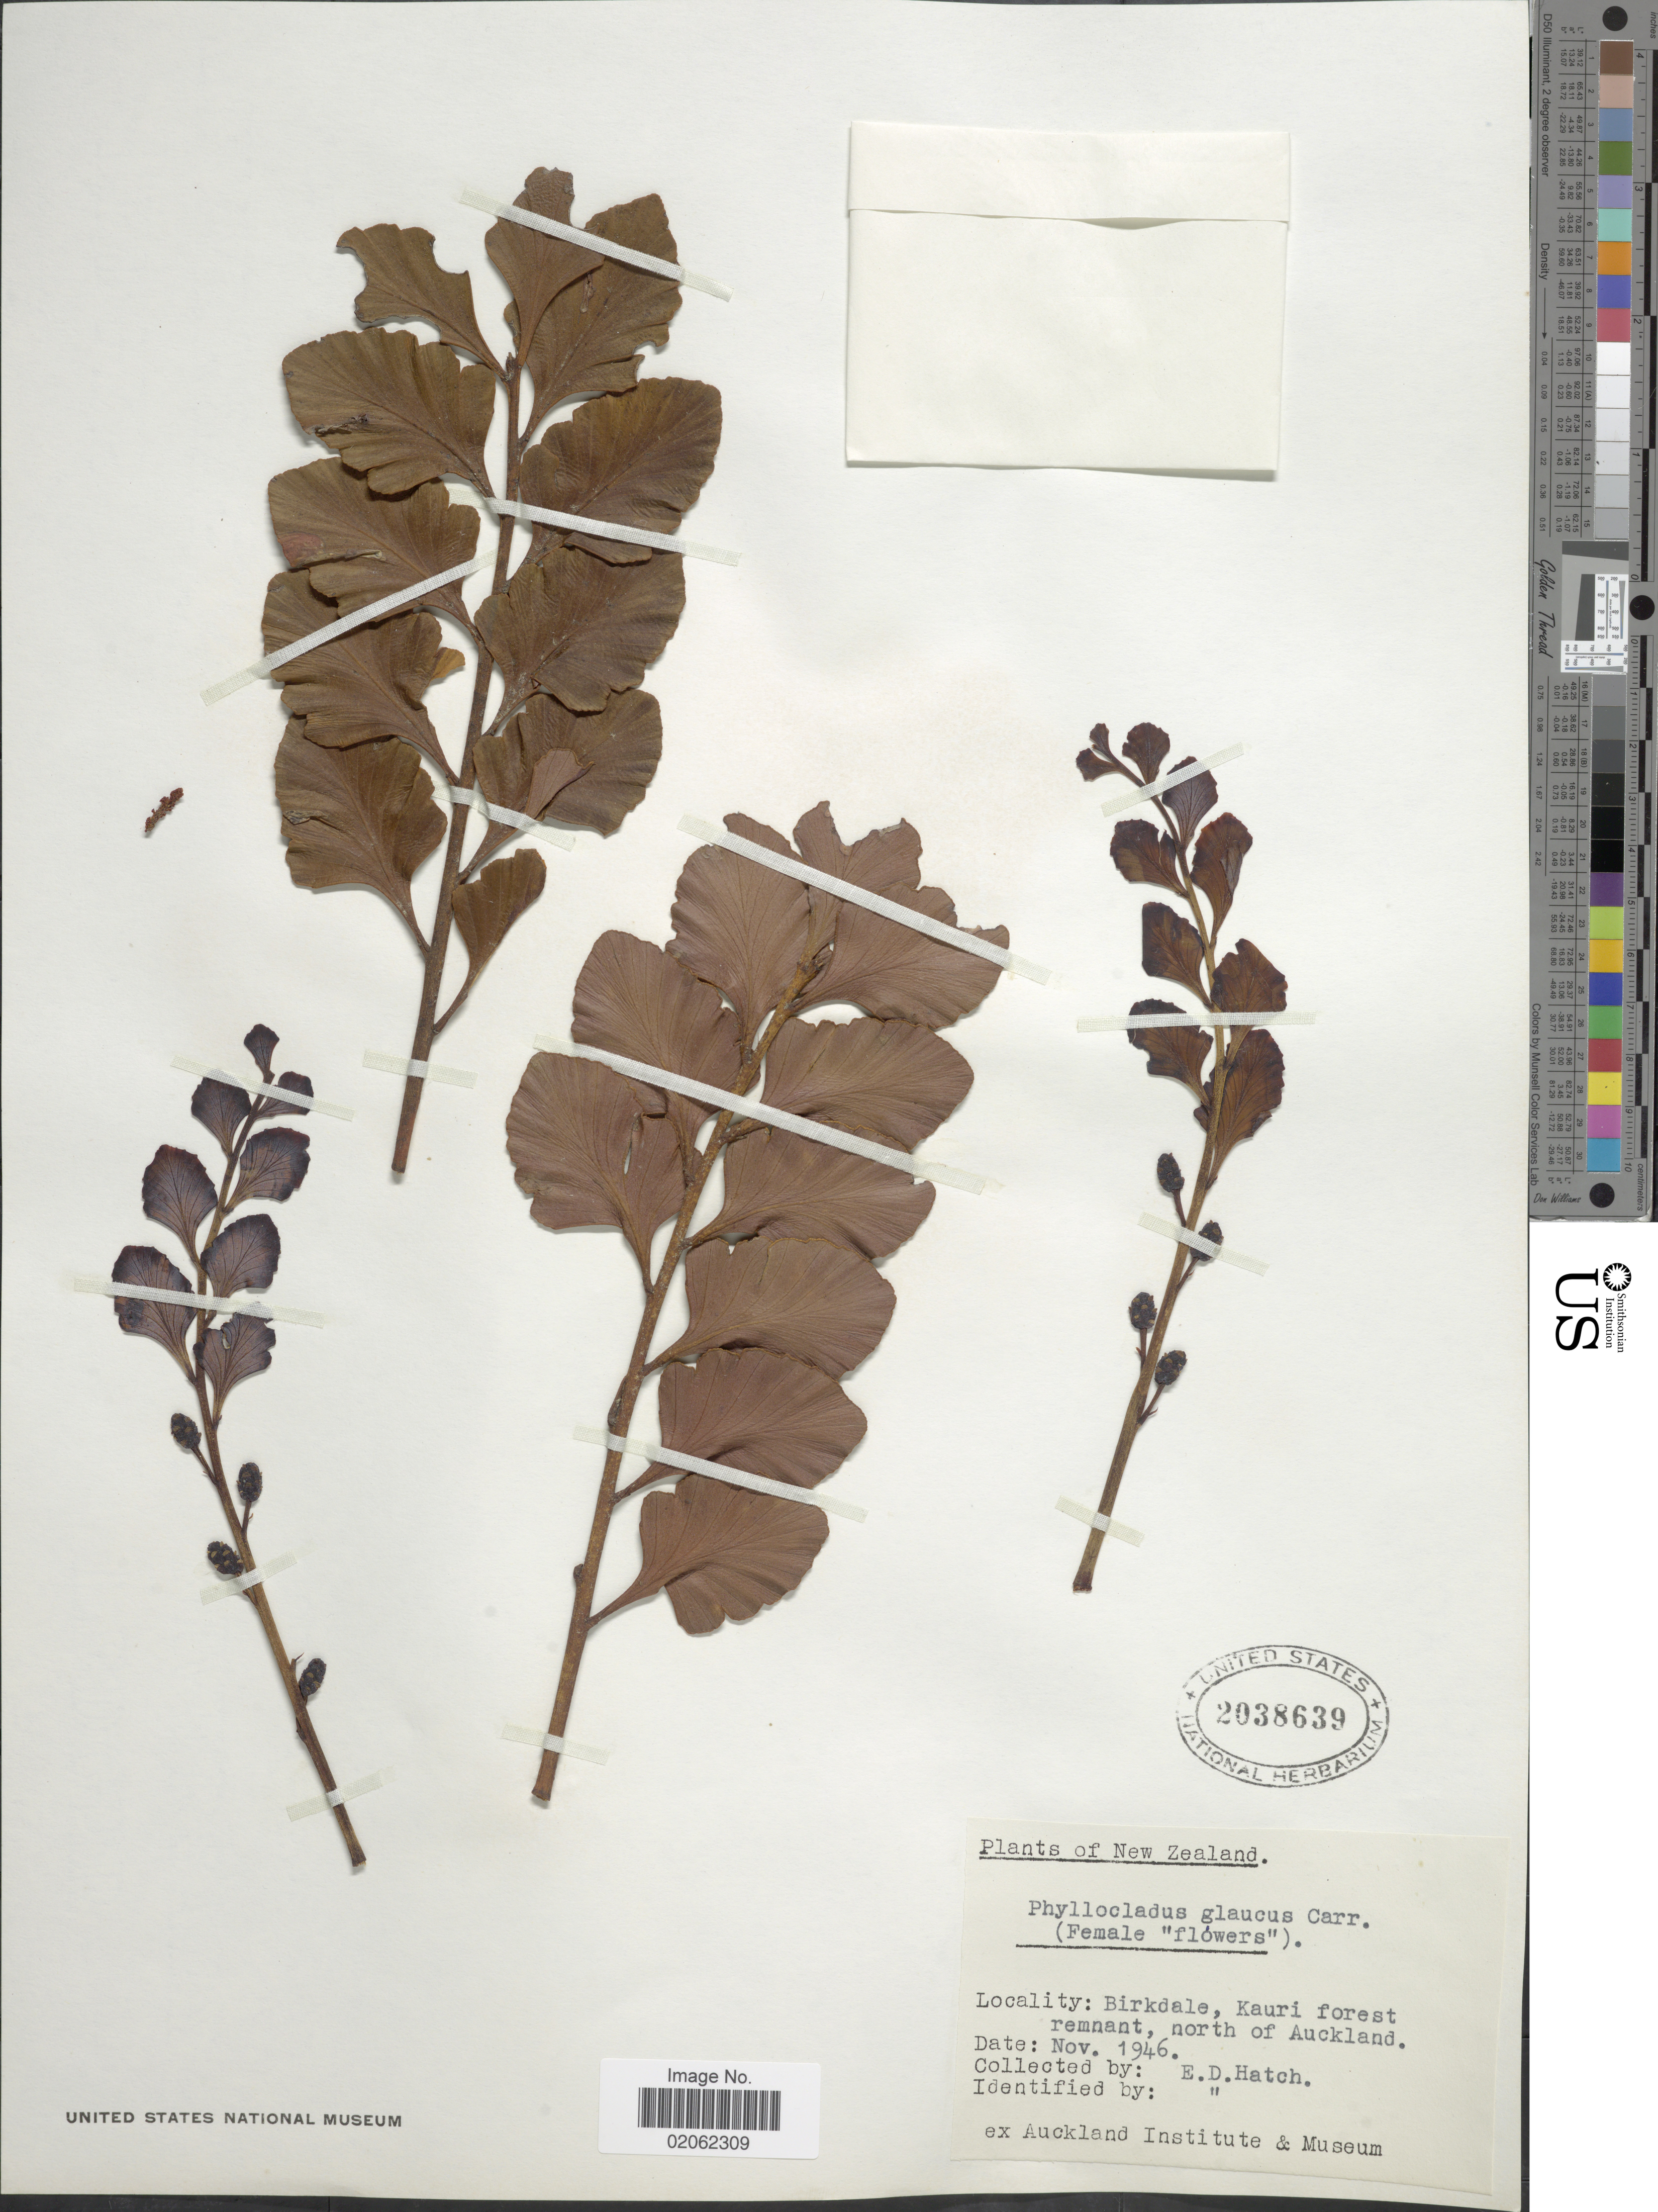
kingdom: Plantae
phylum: Tracheophyta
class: Pinopsida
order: Pinales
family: Phyllocladaceae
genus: Phyllocladus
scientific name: Phyllocladus glaucus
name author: Carrière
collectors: E. Hatch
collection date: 1946-11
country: New Zealand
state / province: Auckland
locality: Birkdale, Kauri forest remnant, north of Auckland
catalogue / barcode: US 2038639